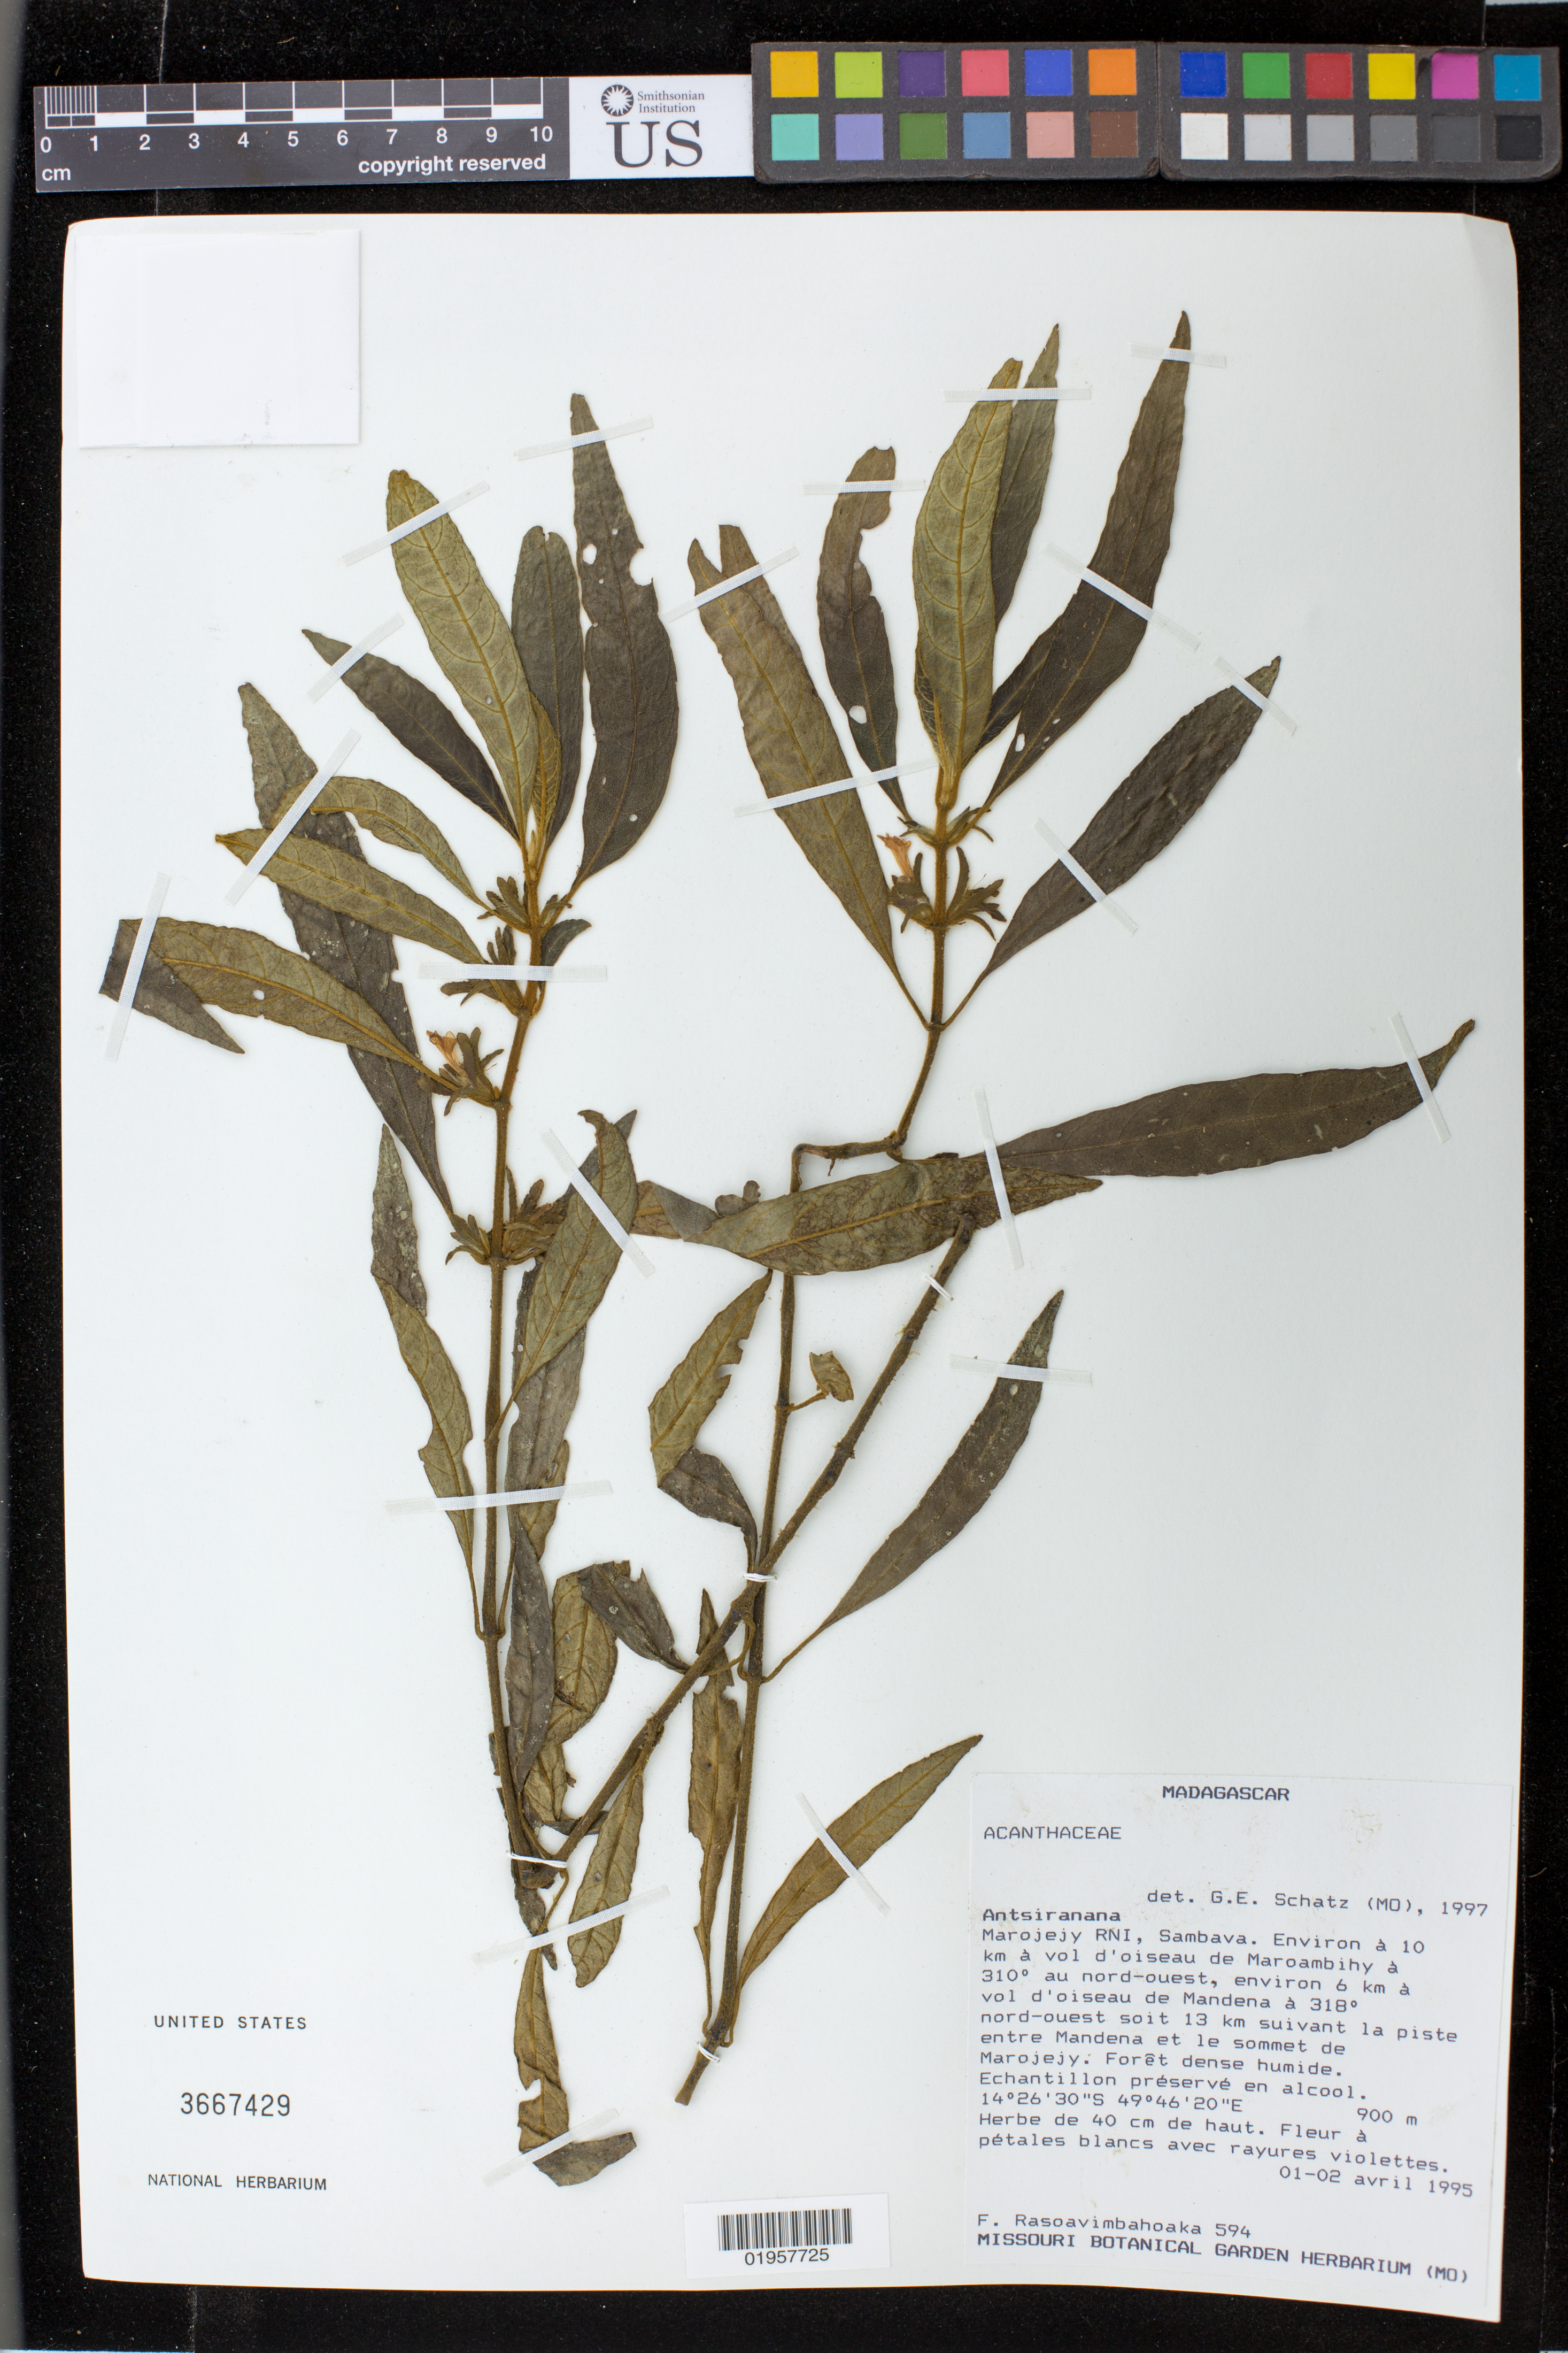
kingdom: Plantae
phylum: Tracheophyta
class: Magnoliopsida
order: Lamiales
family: Acanthaceae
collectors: F. Rasoavimbahoaka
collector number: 594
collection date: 1995-04-01/1995-04-02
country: Madagascar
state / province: Sava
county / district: Sambava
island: Madagascar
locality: Marojejy RNI, Sambava. Environ à 10 km à vol d'oisseau de Maroambihy à 310° au nord-ouest, environ 6 km à vol d'oisseau de Mandena à 318° nord-ouest soit 13 km suivant la piste entre Mandena et le sommet de Marojejy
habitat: Forêt dense humide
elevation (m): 900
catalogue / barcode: US 3667429